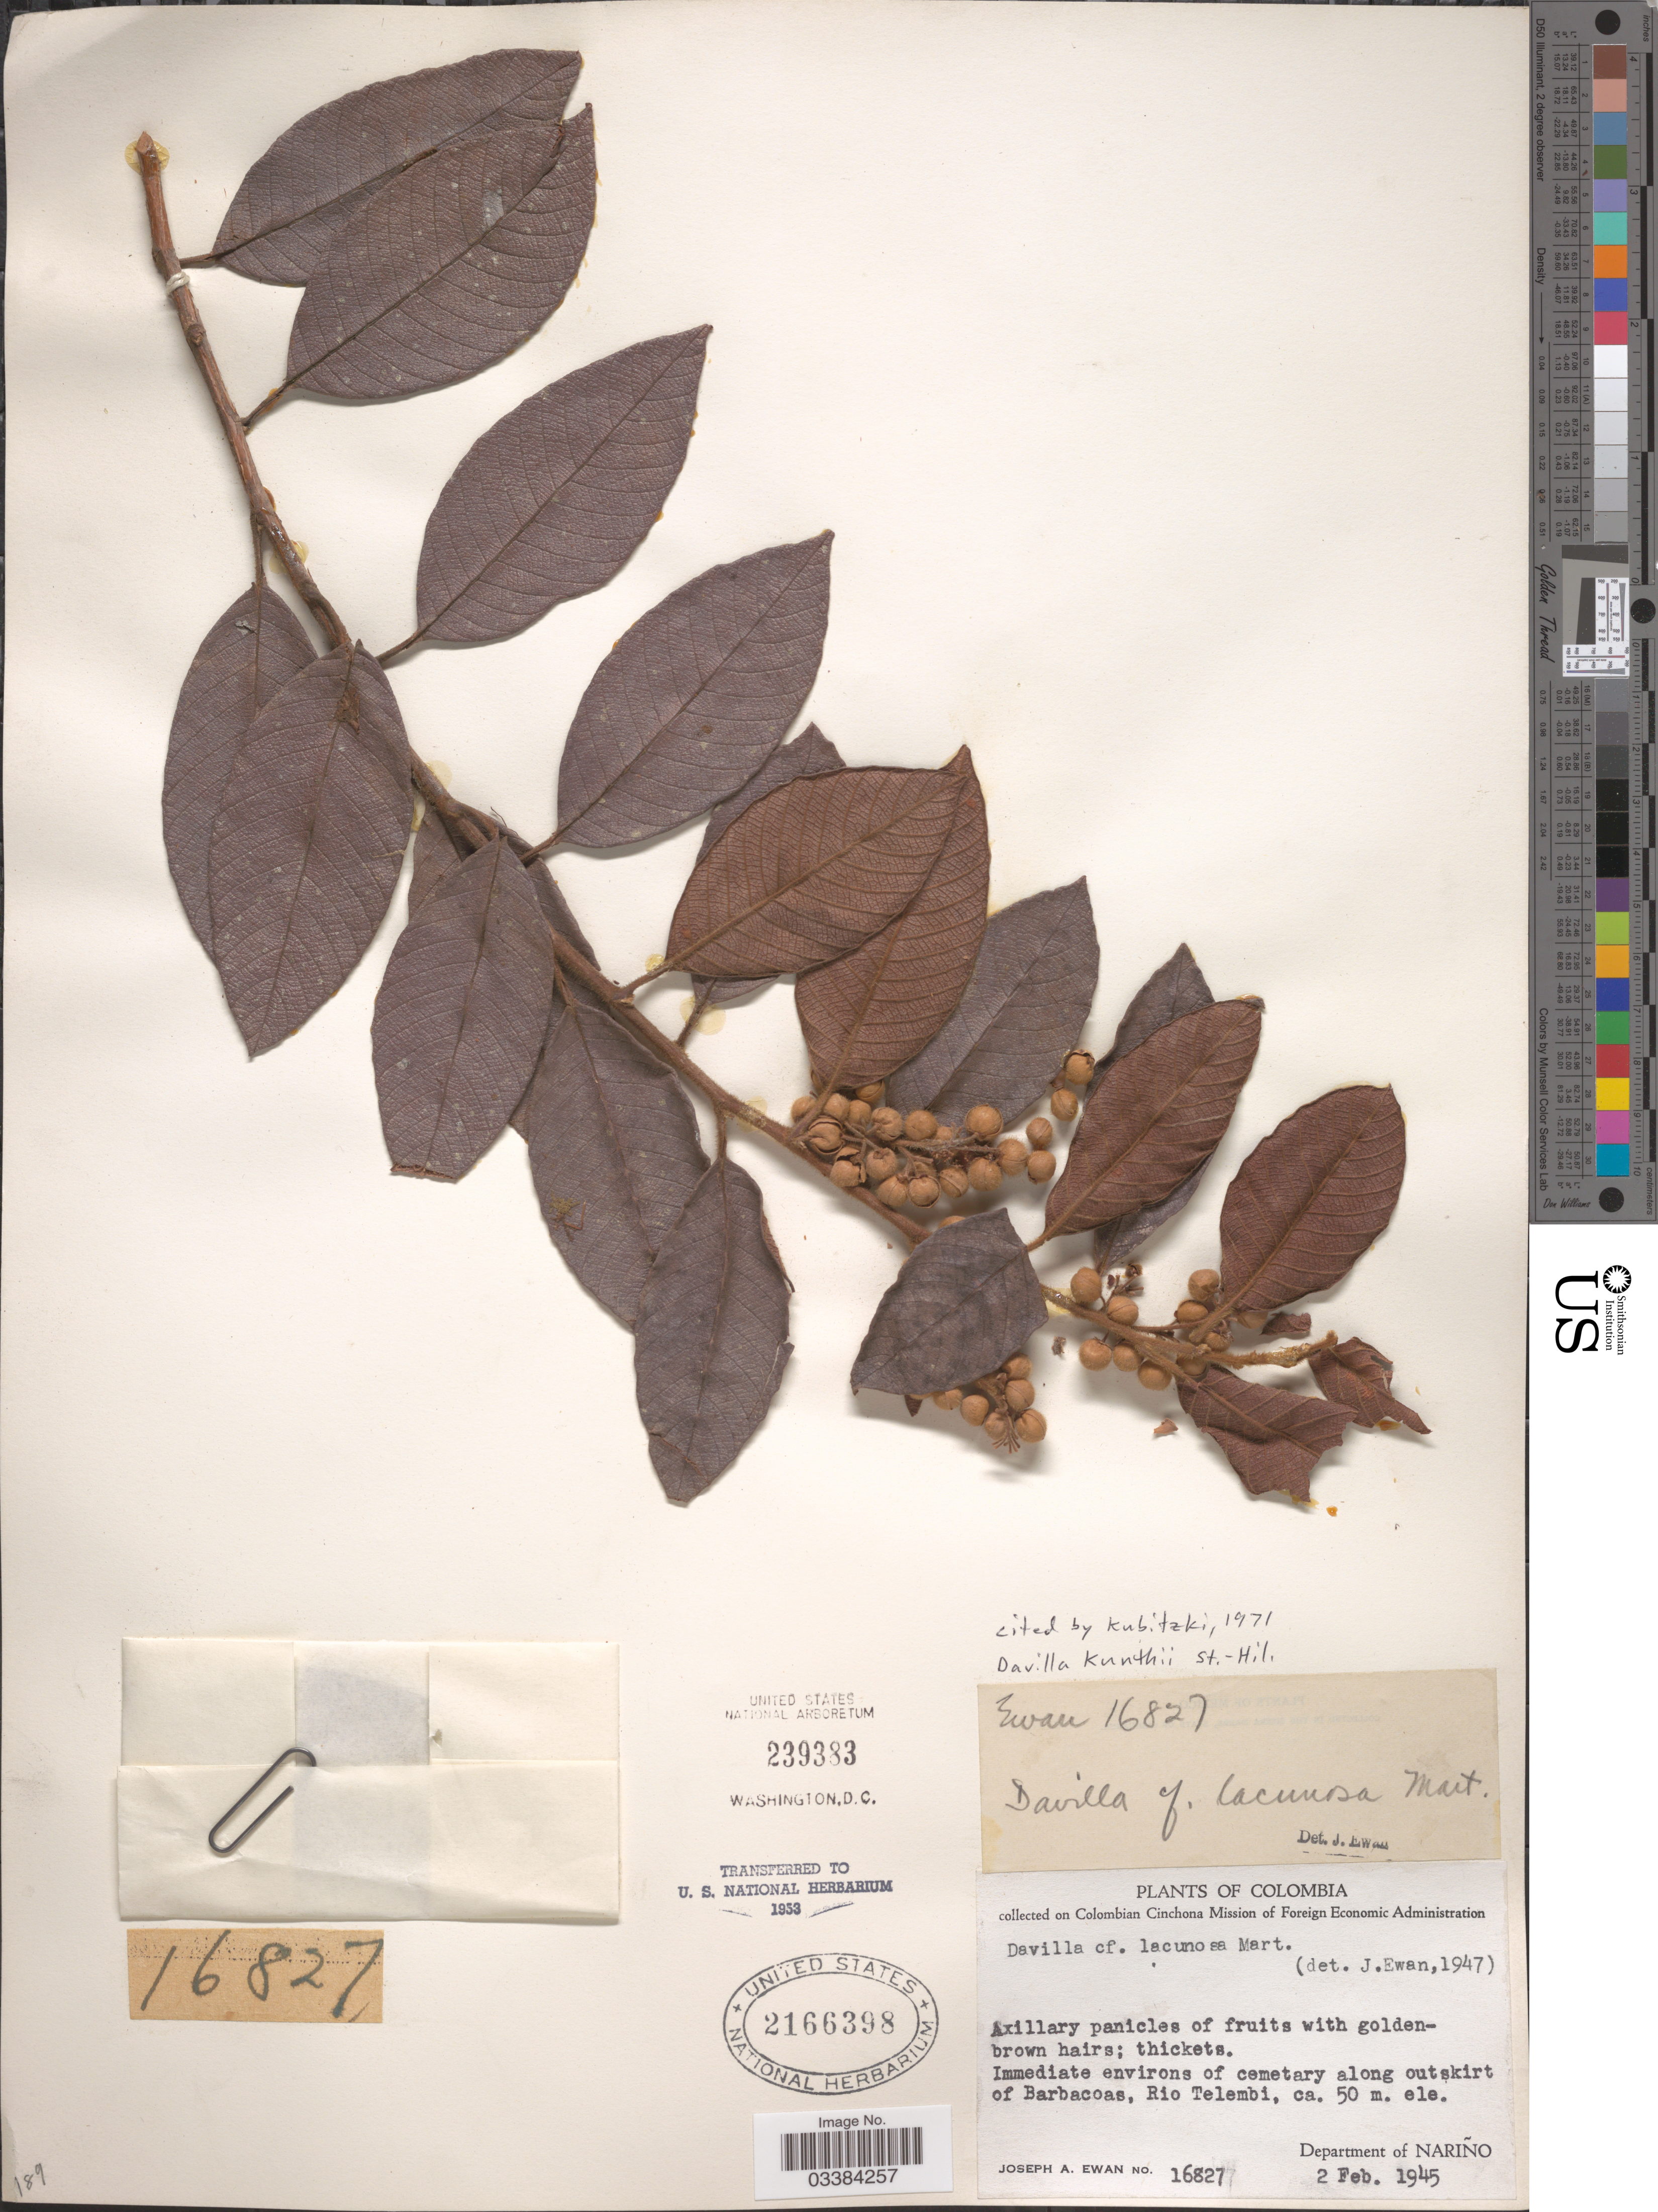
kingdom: Plantae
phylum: Tracheophyta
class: Magnoliopsida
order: Dilleniales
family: Dilleniaceae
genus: Davilla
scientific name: Davilla kunthii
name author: A. St.-Hil.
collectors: J. A. Ewan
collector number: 16827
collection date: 1945-02-02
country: Colombia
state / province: Nariño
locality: Immediate environs of cemetary along outskirts of Barbacoas, Rio Telembi. Department of Nariño.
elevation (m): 50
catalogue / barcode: US 2166398